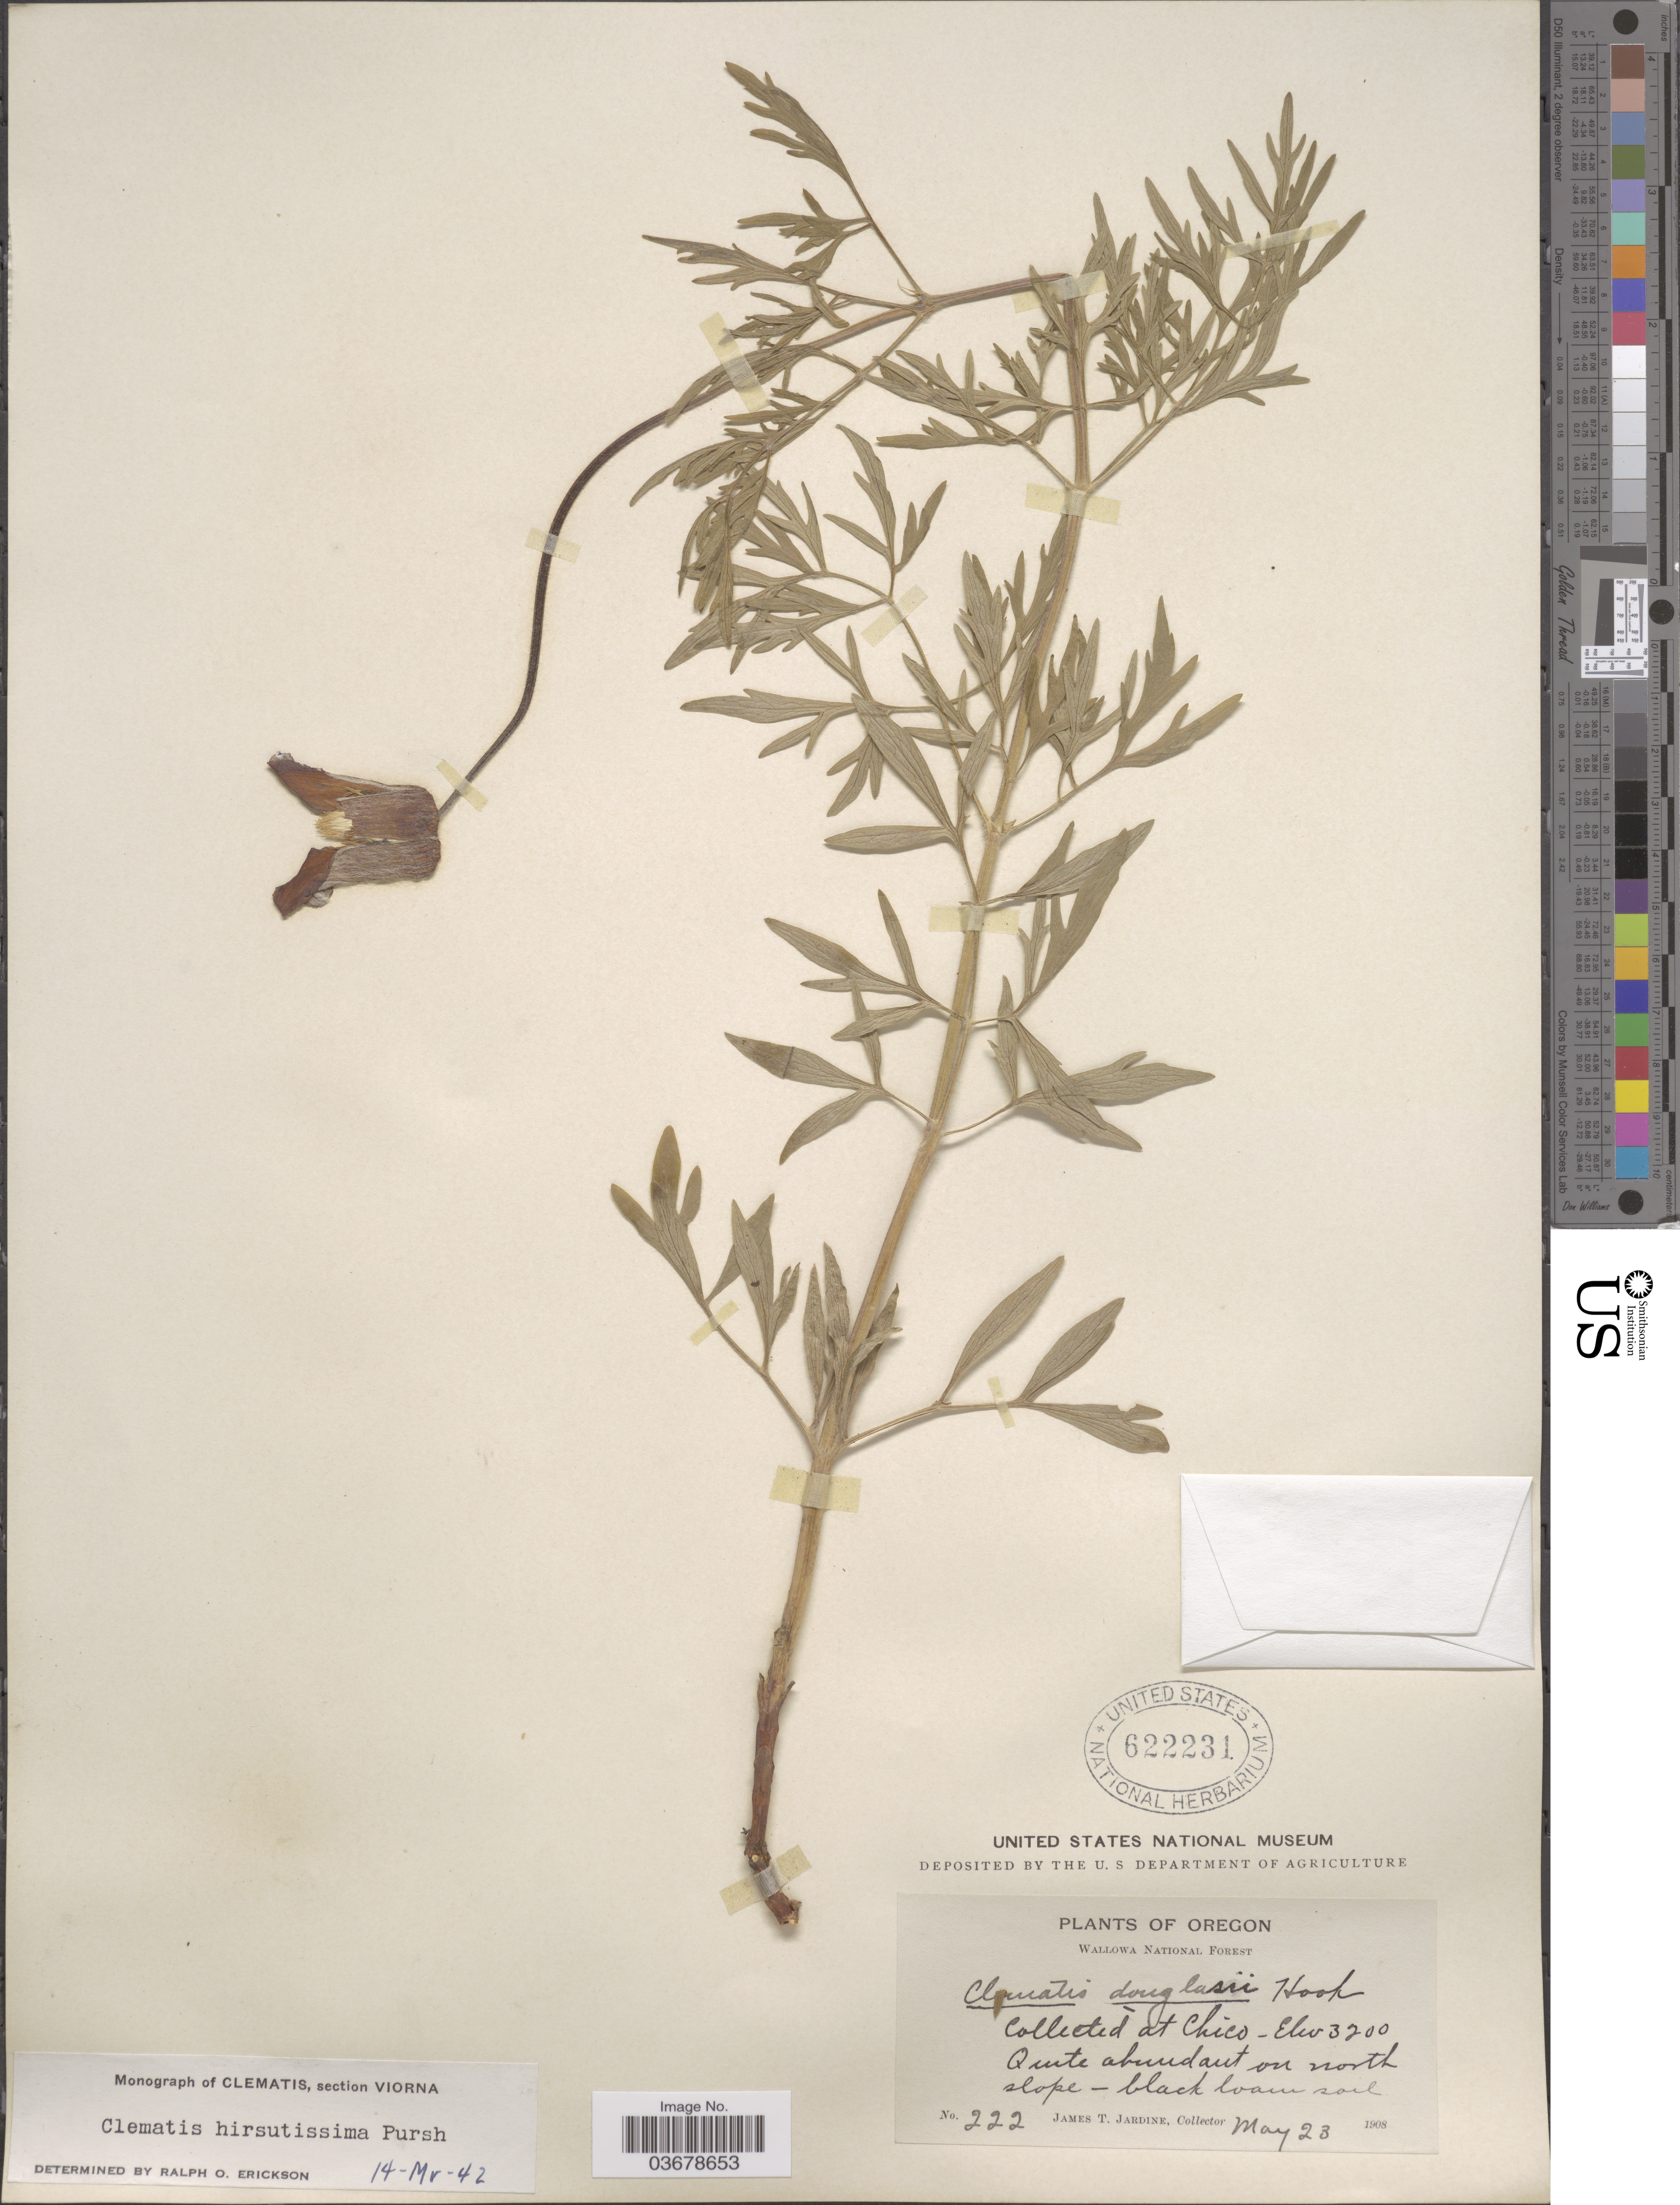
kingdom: Plantae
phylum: Tracheophyta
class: Magnoliopsida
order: Ranunculales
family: Ranunculaceae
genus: Clematis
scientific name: Clematis viorna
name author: L.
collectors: J. T. Jardine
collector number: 222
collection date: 1908-05-23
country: United States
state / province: Oregon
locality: Wallowa National Forest. Chico.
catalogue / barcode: US 622231